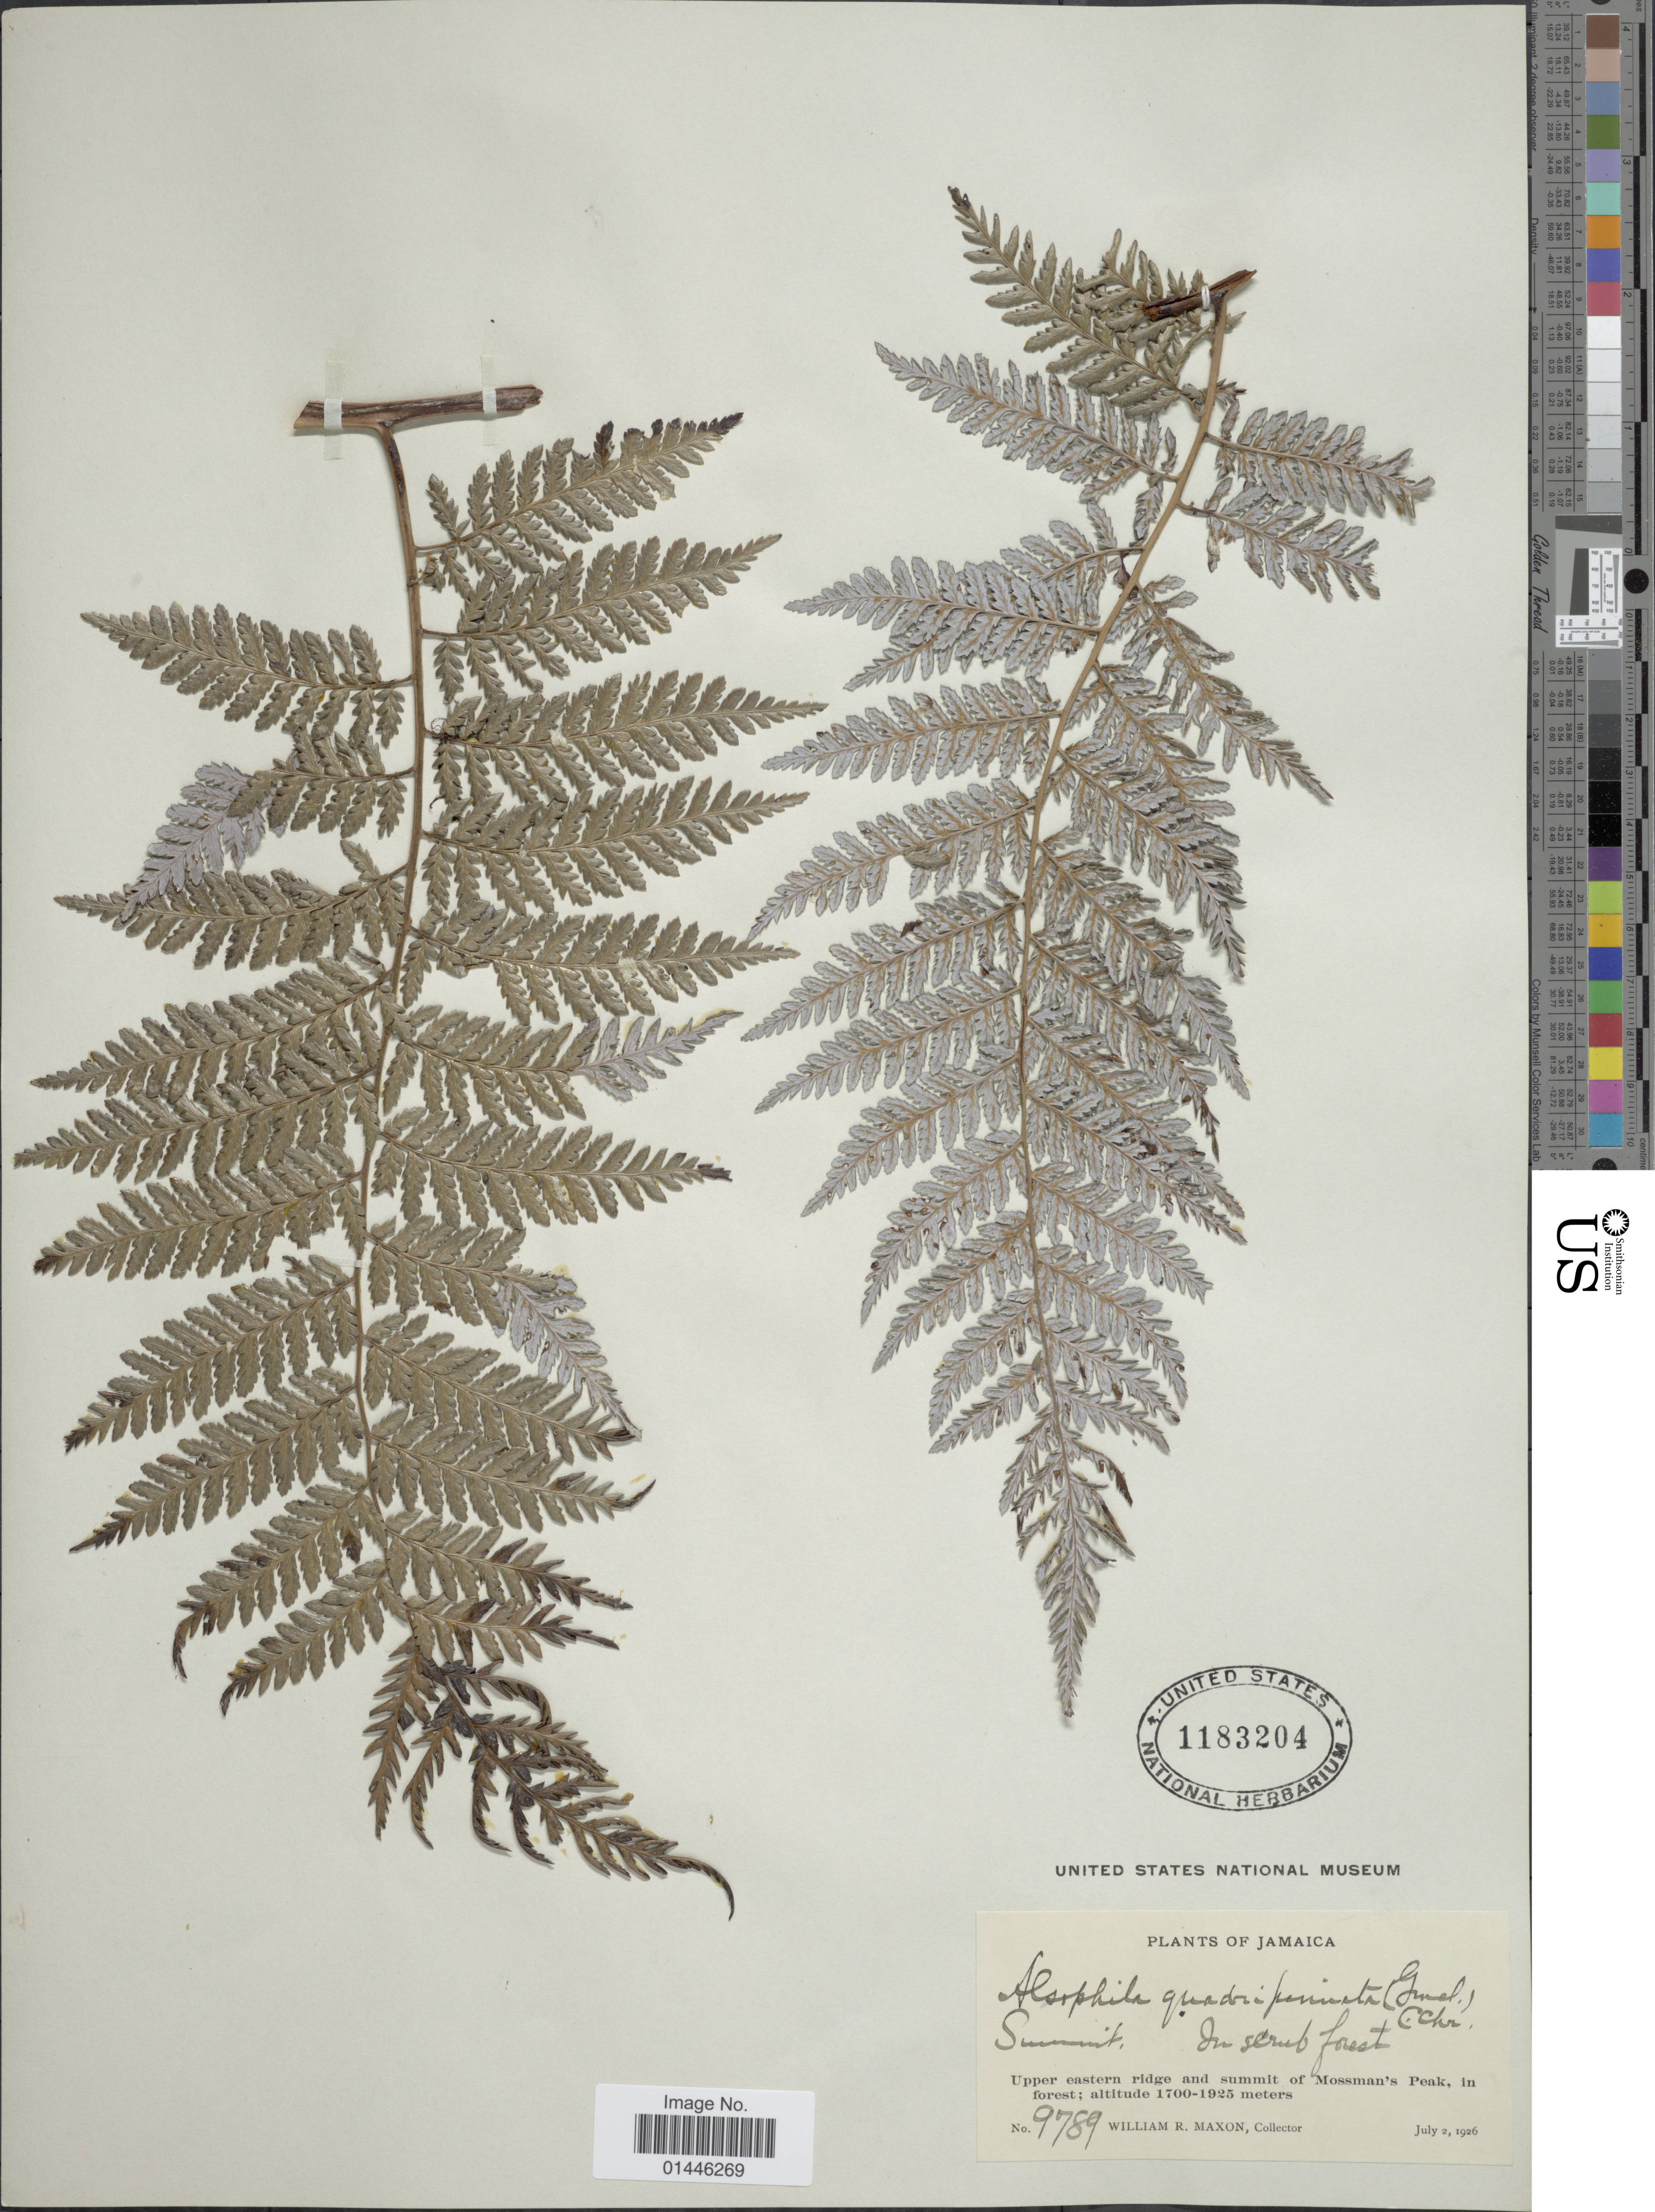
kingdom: Plantae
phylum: Tracheophyta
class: Polypodiopsida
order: Cyatheales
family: Dicksoniaceae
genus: Lophosoria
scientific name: Lophosoria quadripinnata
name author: (J.F. Gmel.) C. Chr.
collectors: W. R. Maxon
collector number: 9789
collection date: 1926-07-02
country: Jamaica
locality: Upper eastern ridge and summit of Mossman's Peak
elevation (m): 1700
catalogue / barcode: US 1183204